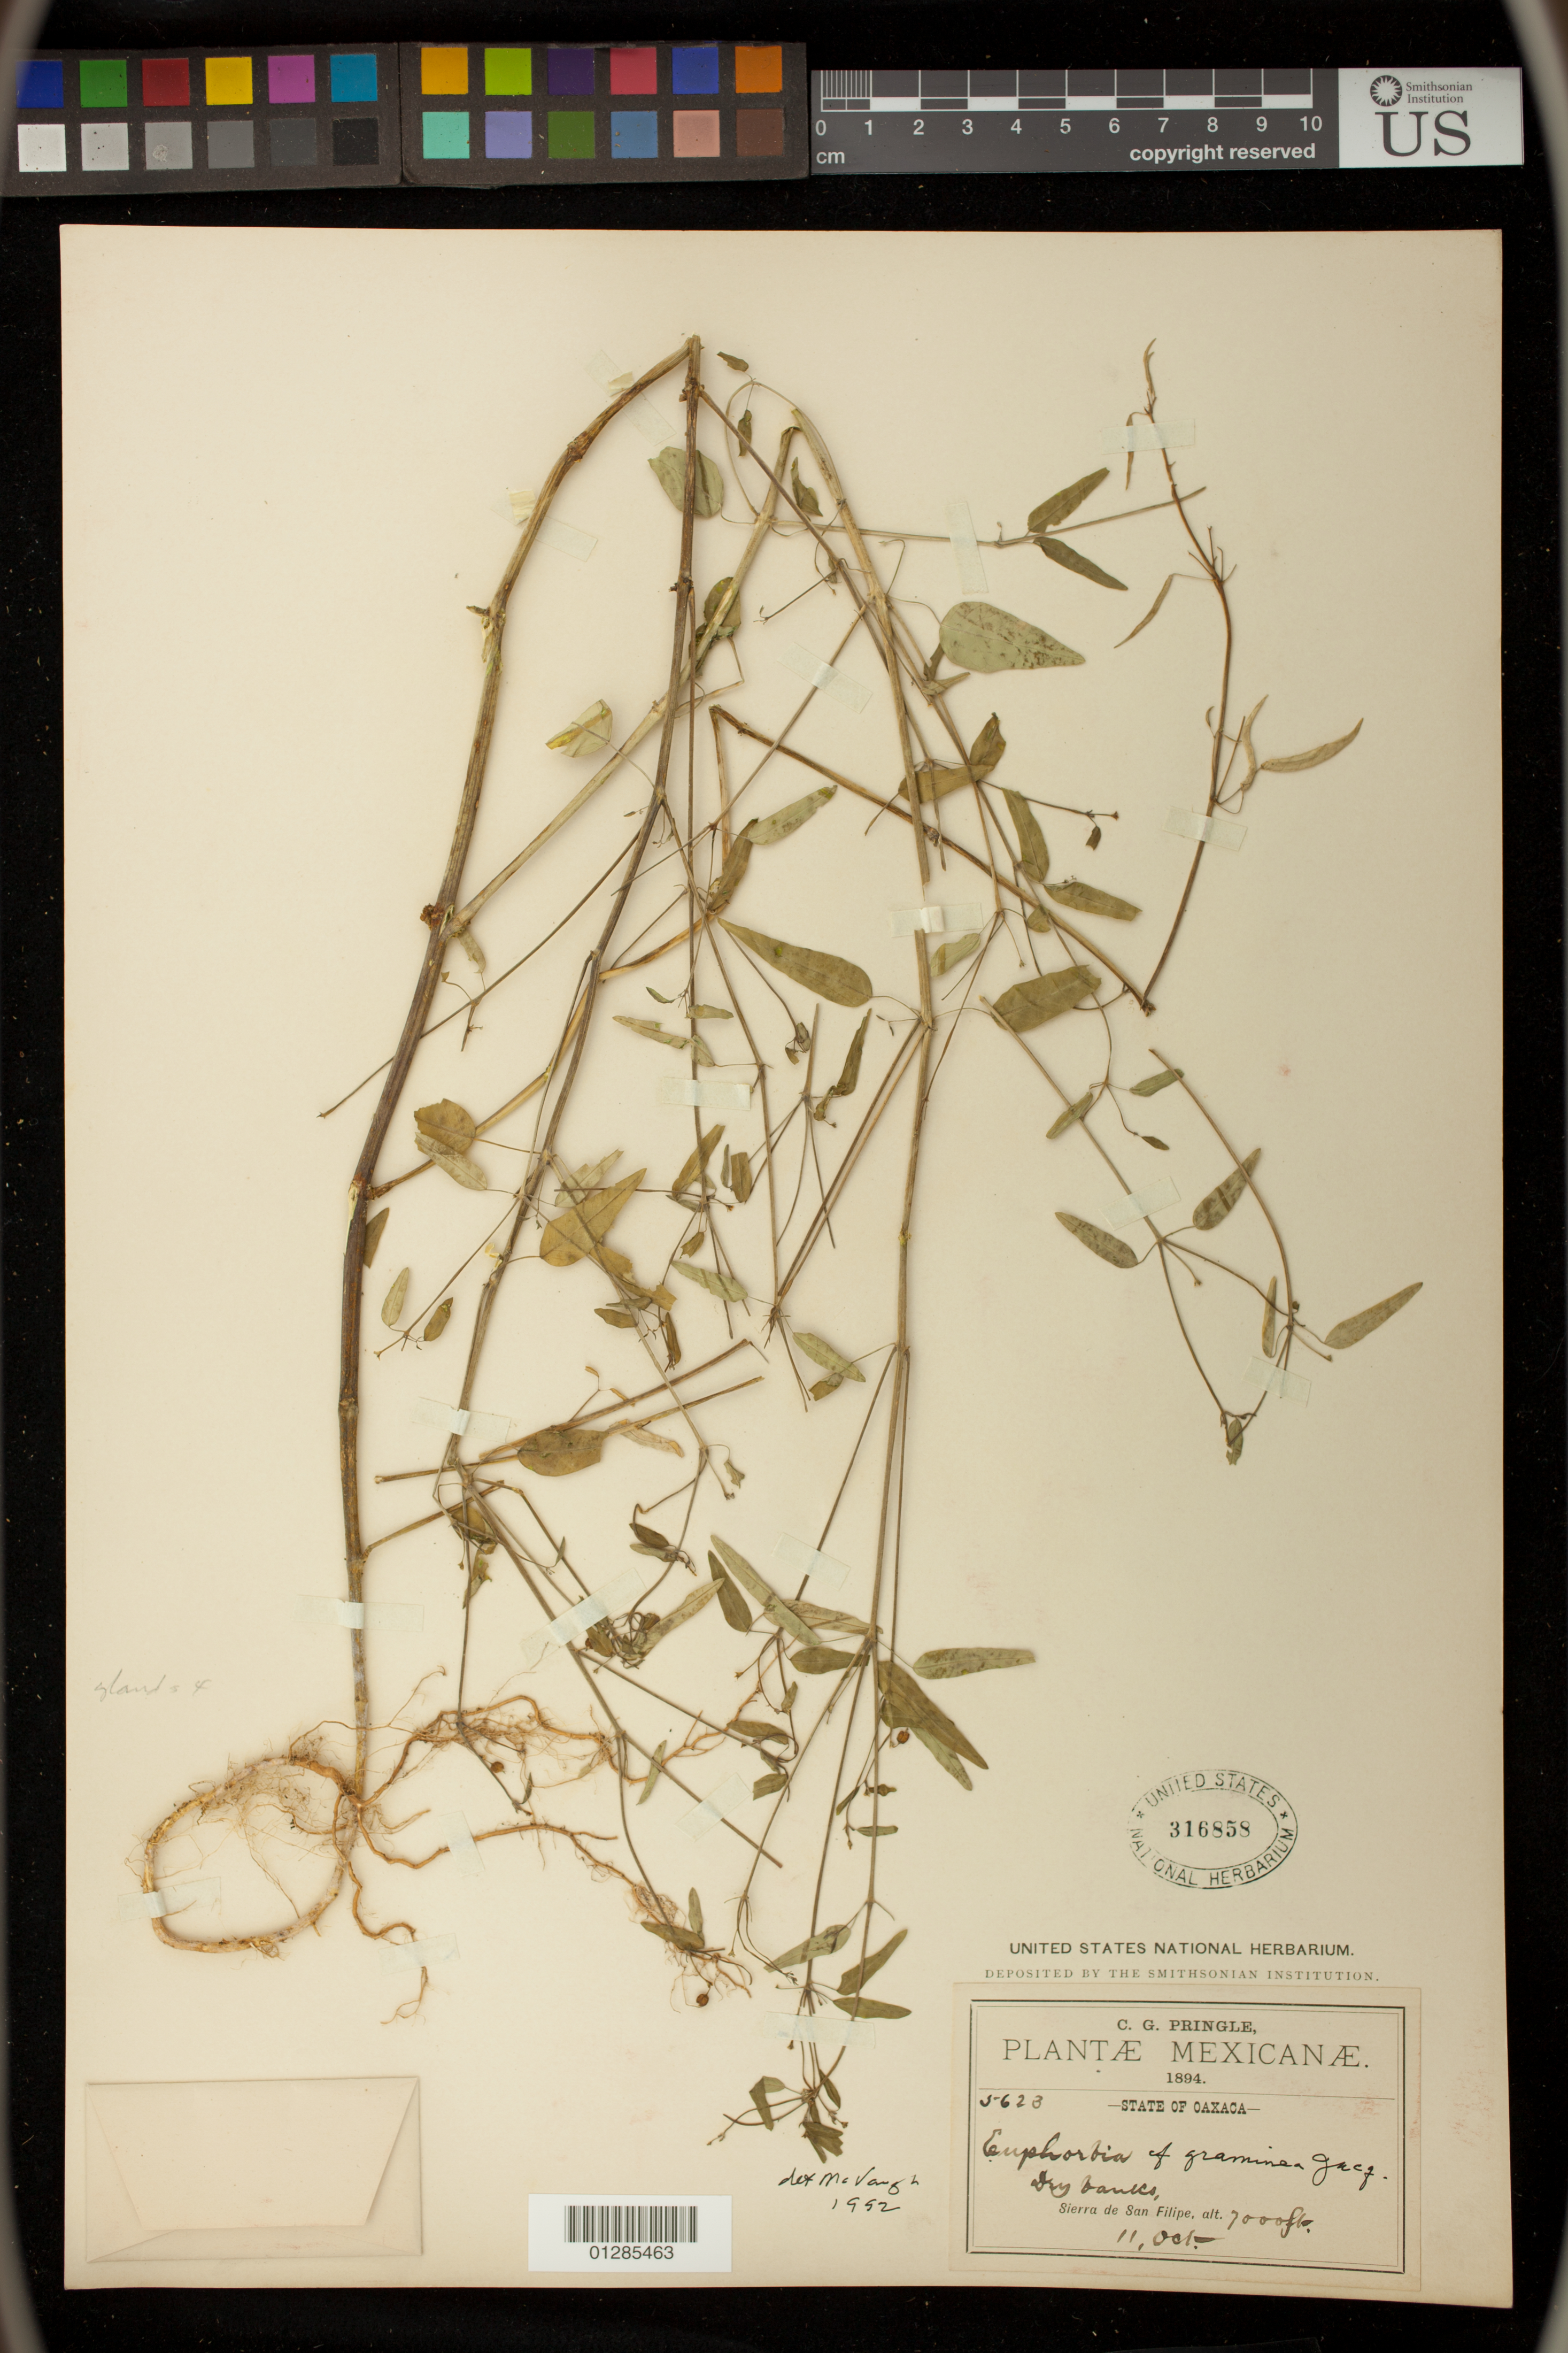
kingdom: Plantae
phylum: Tracheophyta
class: Magnoliopsida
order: Malpighiales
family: Euphorbiaceae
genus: Euphorbia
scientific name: Euphorbia graminea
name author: Jacq.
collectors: C. G. Pringle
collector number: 5628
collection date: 1894-10-11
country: Mexico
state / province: Oaxaca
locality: Sierra de San Filipe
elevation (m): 2134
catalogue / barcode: US 316858